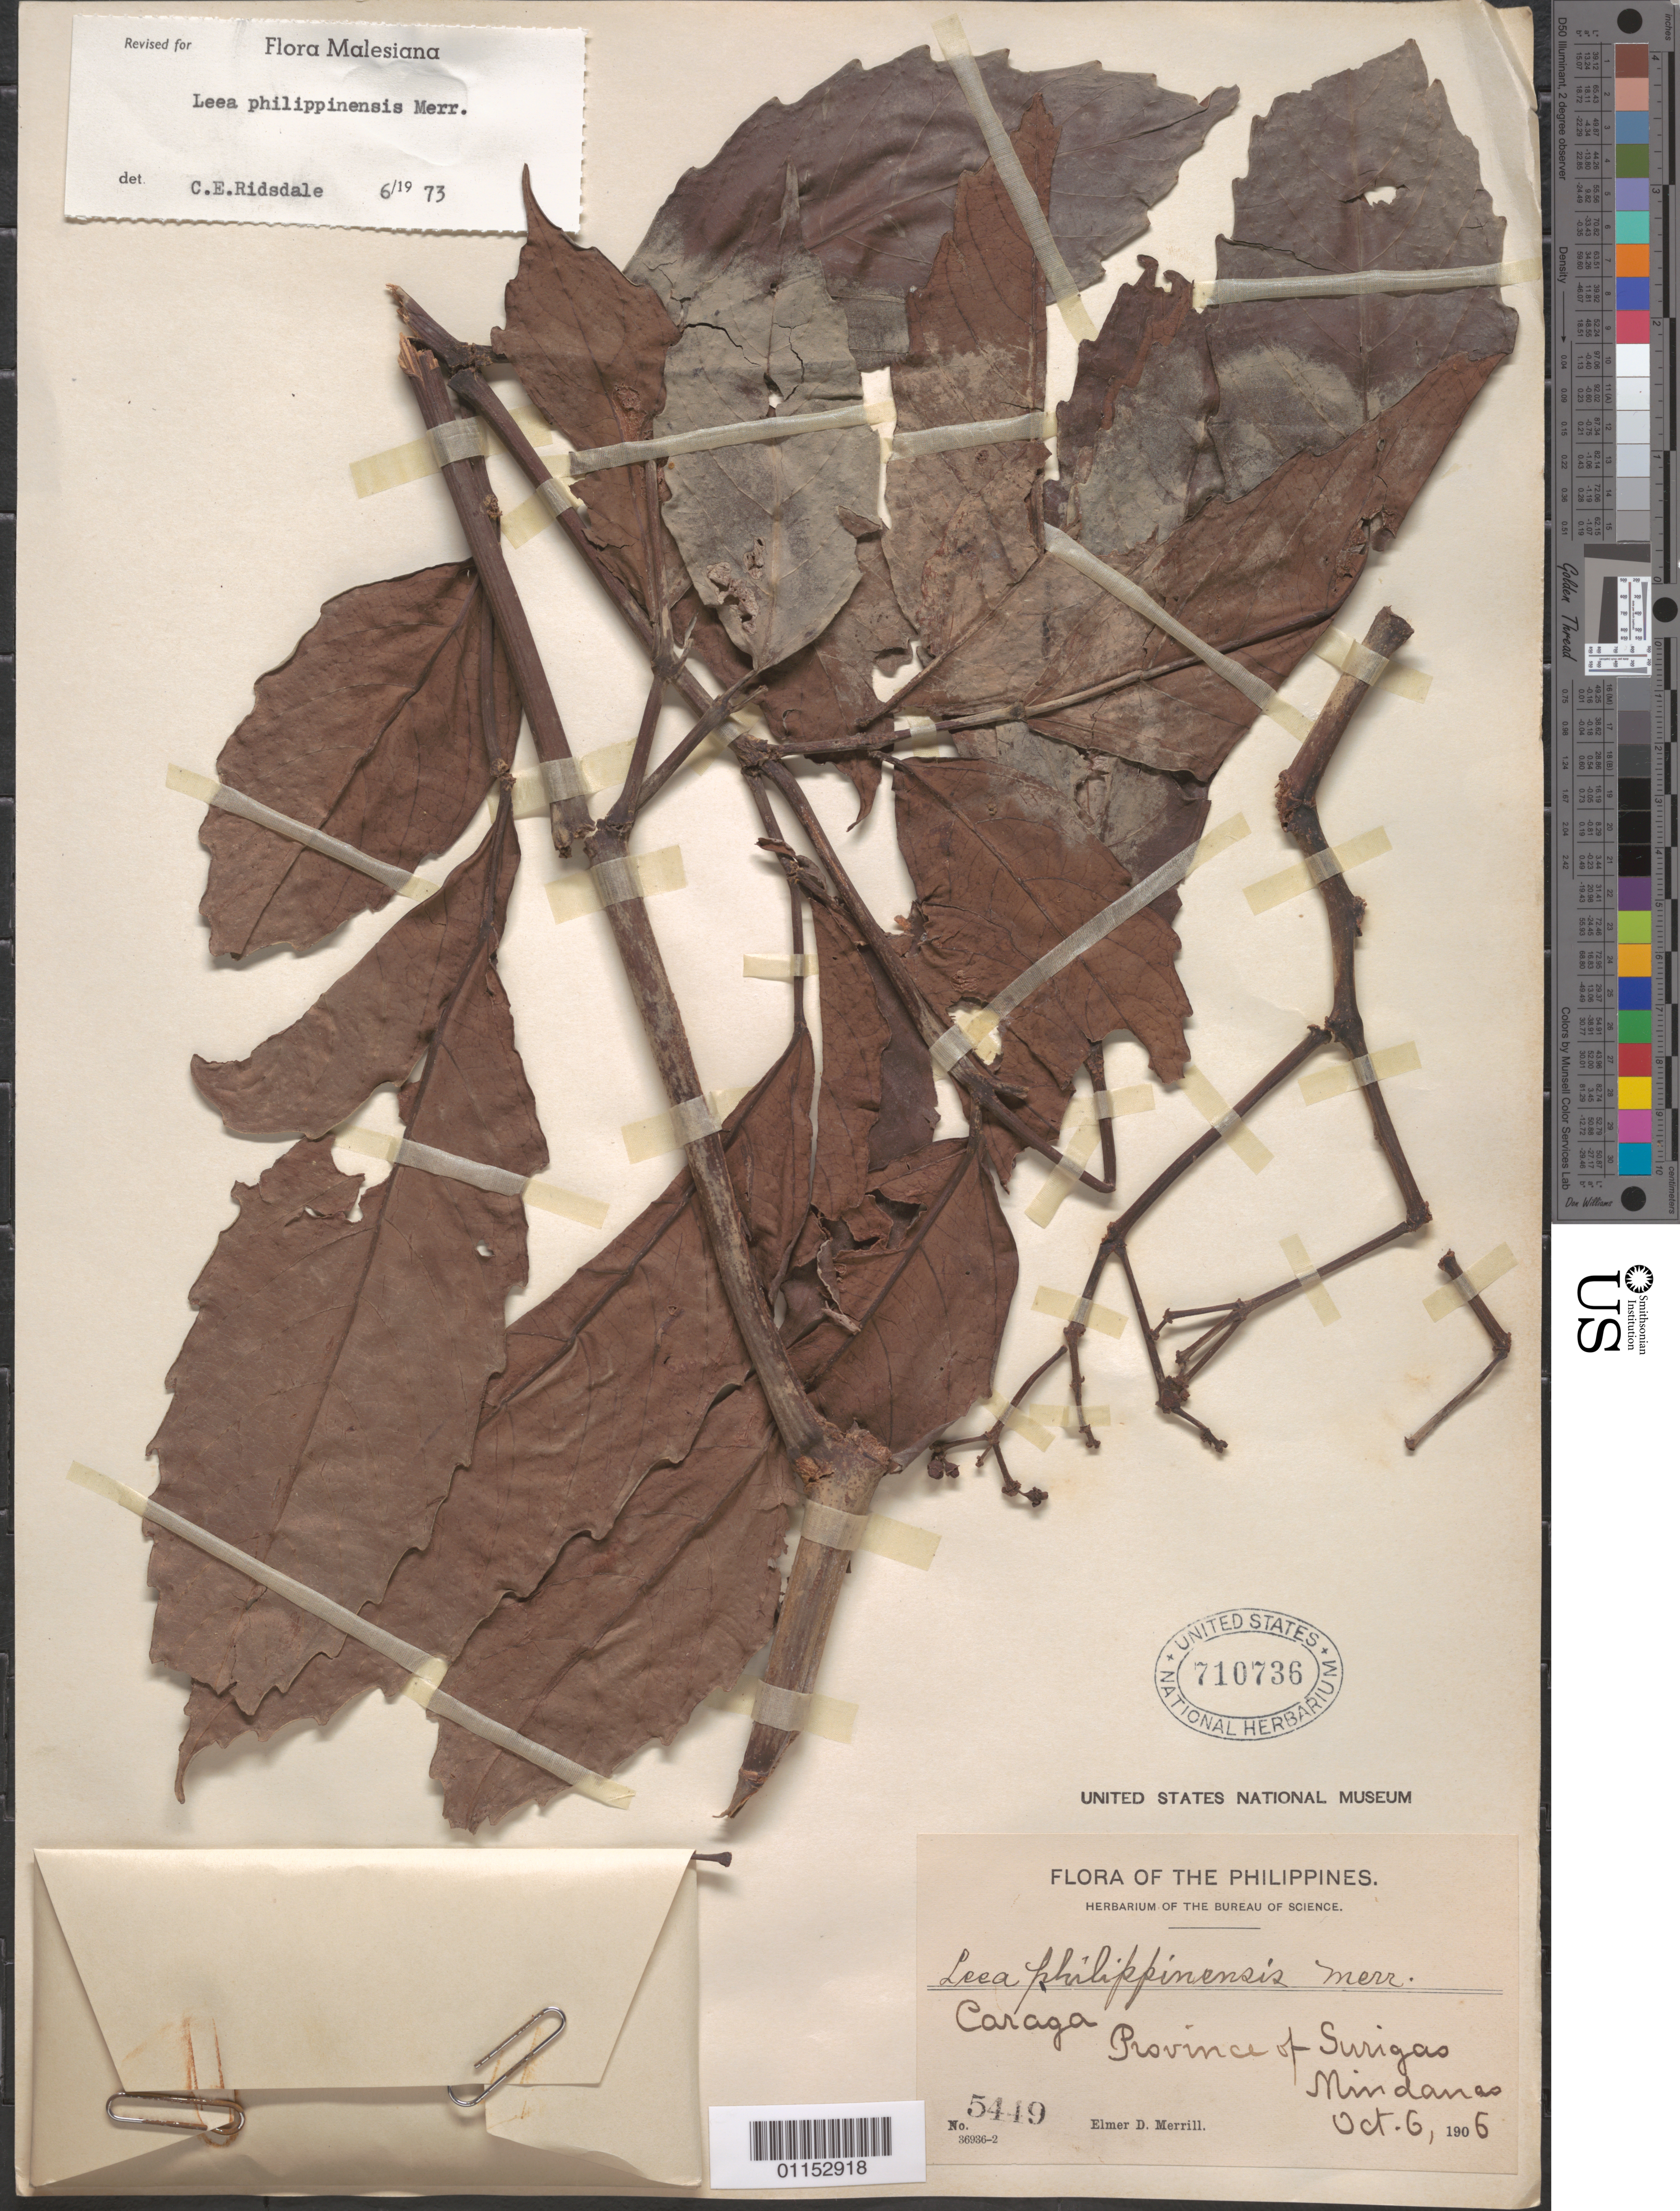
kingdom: Plantae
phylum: Tracheophyta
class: Magnoliopsida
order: Vitales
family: Vitaceae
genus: Leea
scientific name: Leea philippinensis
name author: Merr.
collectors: E. D. Merrill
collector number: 5449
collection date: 1906-10-06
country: Philippines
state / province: Caraga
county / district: Surigao del Sur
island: Mindanao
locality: Caraga.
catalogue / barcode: US 710736